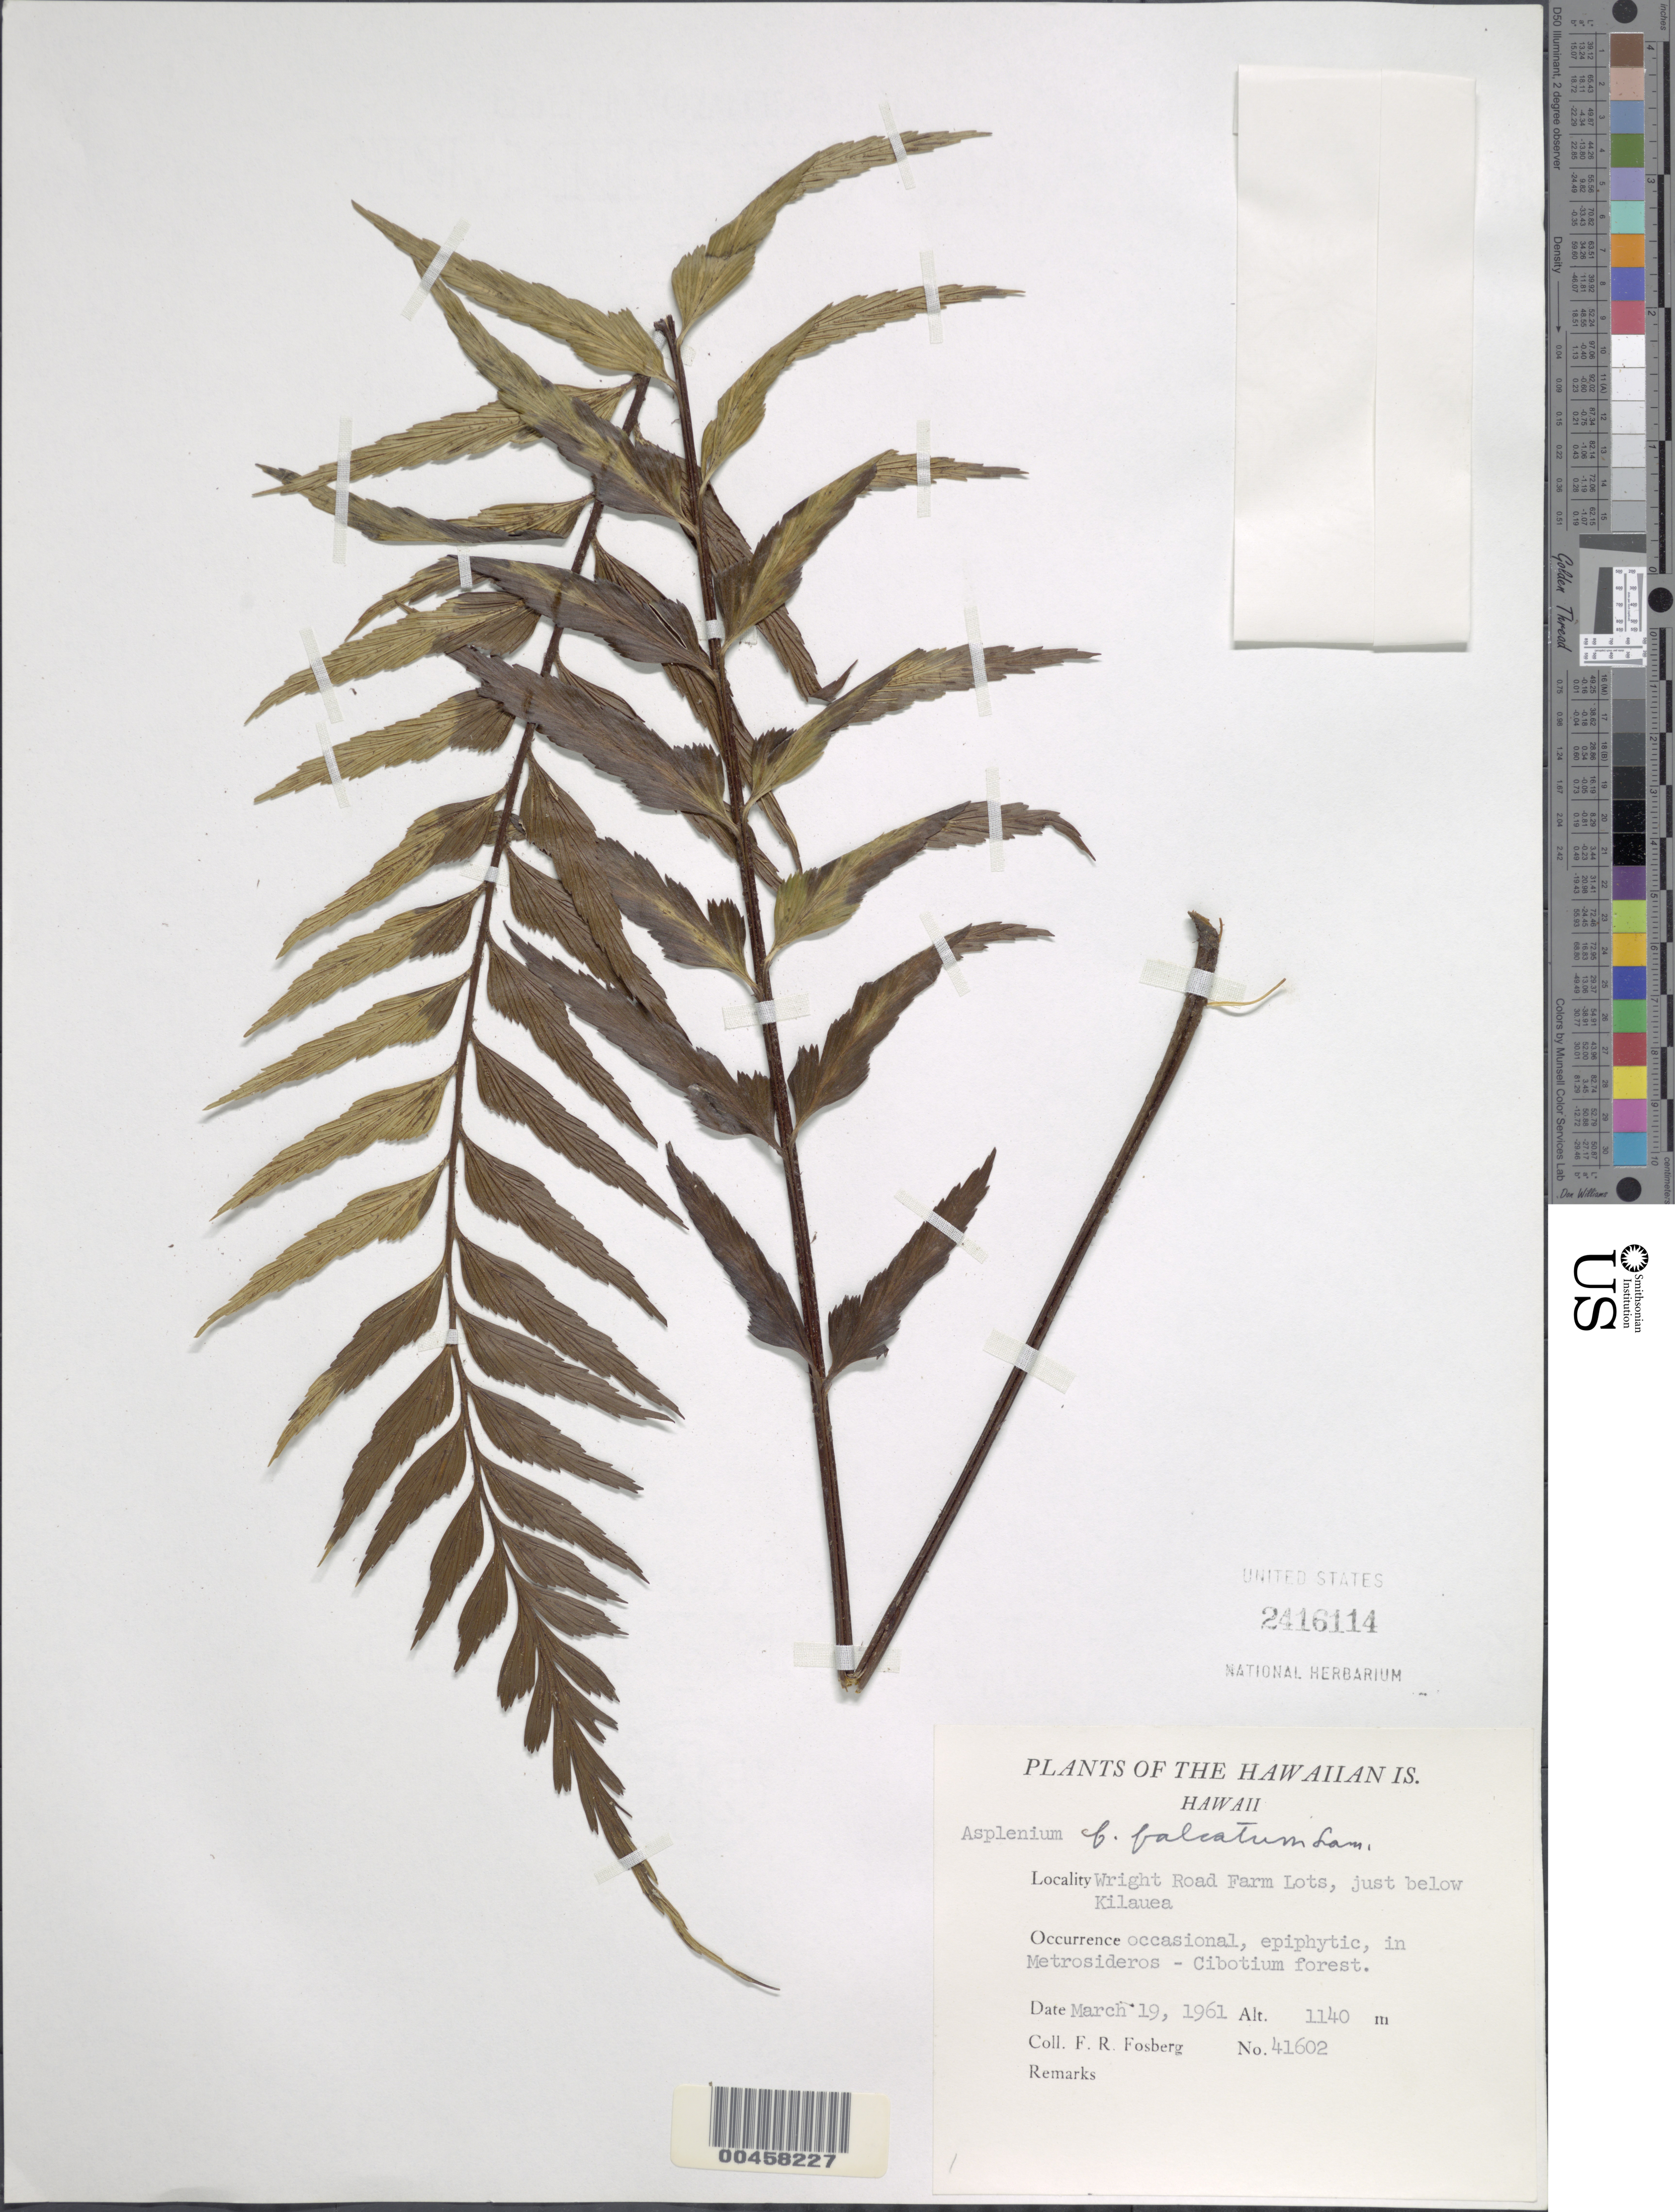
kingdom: Plantae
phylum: Tracheophyta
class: Polypodiopsida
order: Polypodiales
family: Aspleniaceae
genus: Asplenium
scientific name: Asplenium polyodon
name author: G. Forst.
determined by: Wagner, W. L., (BOT), Smithsonian Institution - National Museum of Natural History (UNITED STATES)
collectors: F. R. Fosberg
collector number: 41602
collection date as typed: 19 Mar 1961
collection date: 1961-03-19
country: United States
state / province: Hawaii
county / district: Hawaii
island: Hawaii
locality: Wright Road Farm Lots, just below Kilauea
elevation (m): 1140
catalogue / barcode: US 2416114